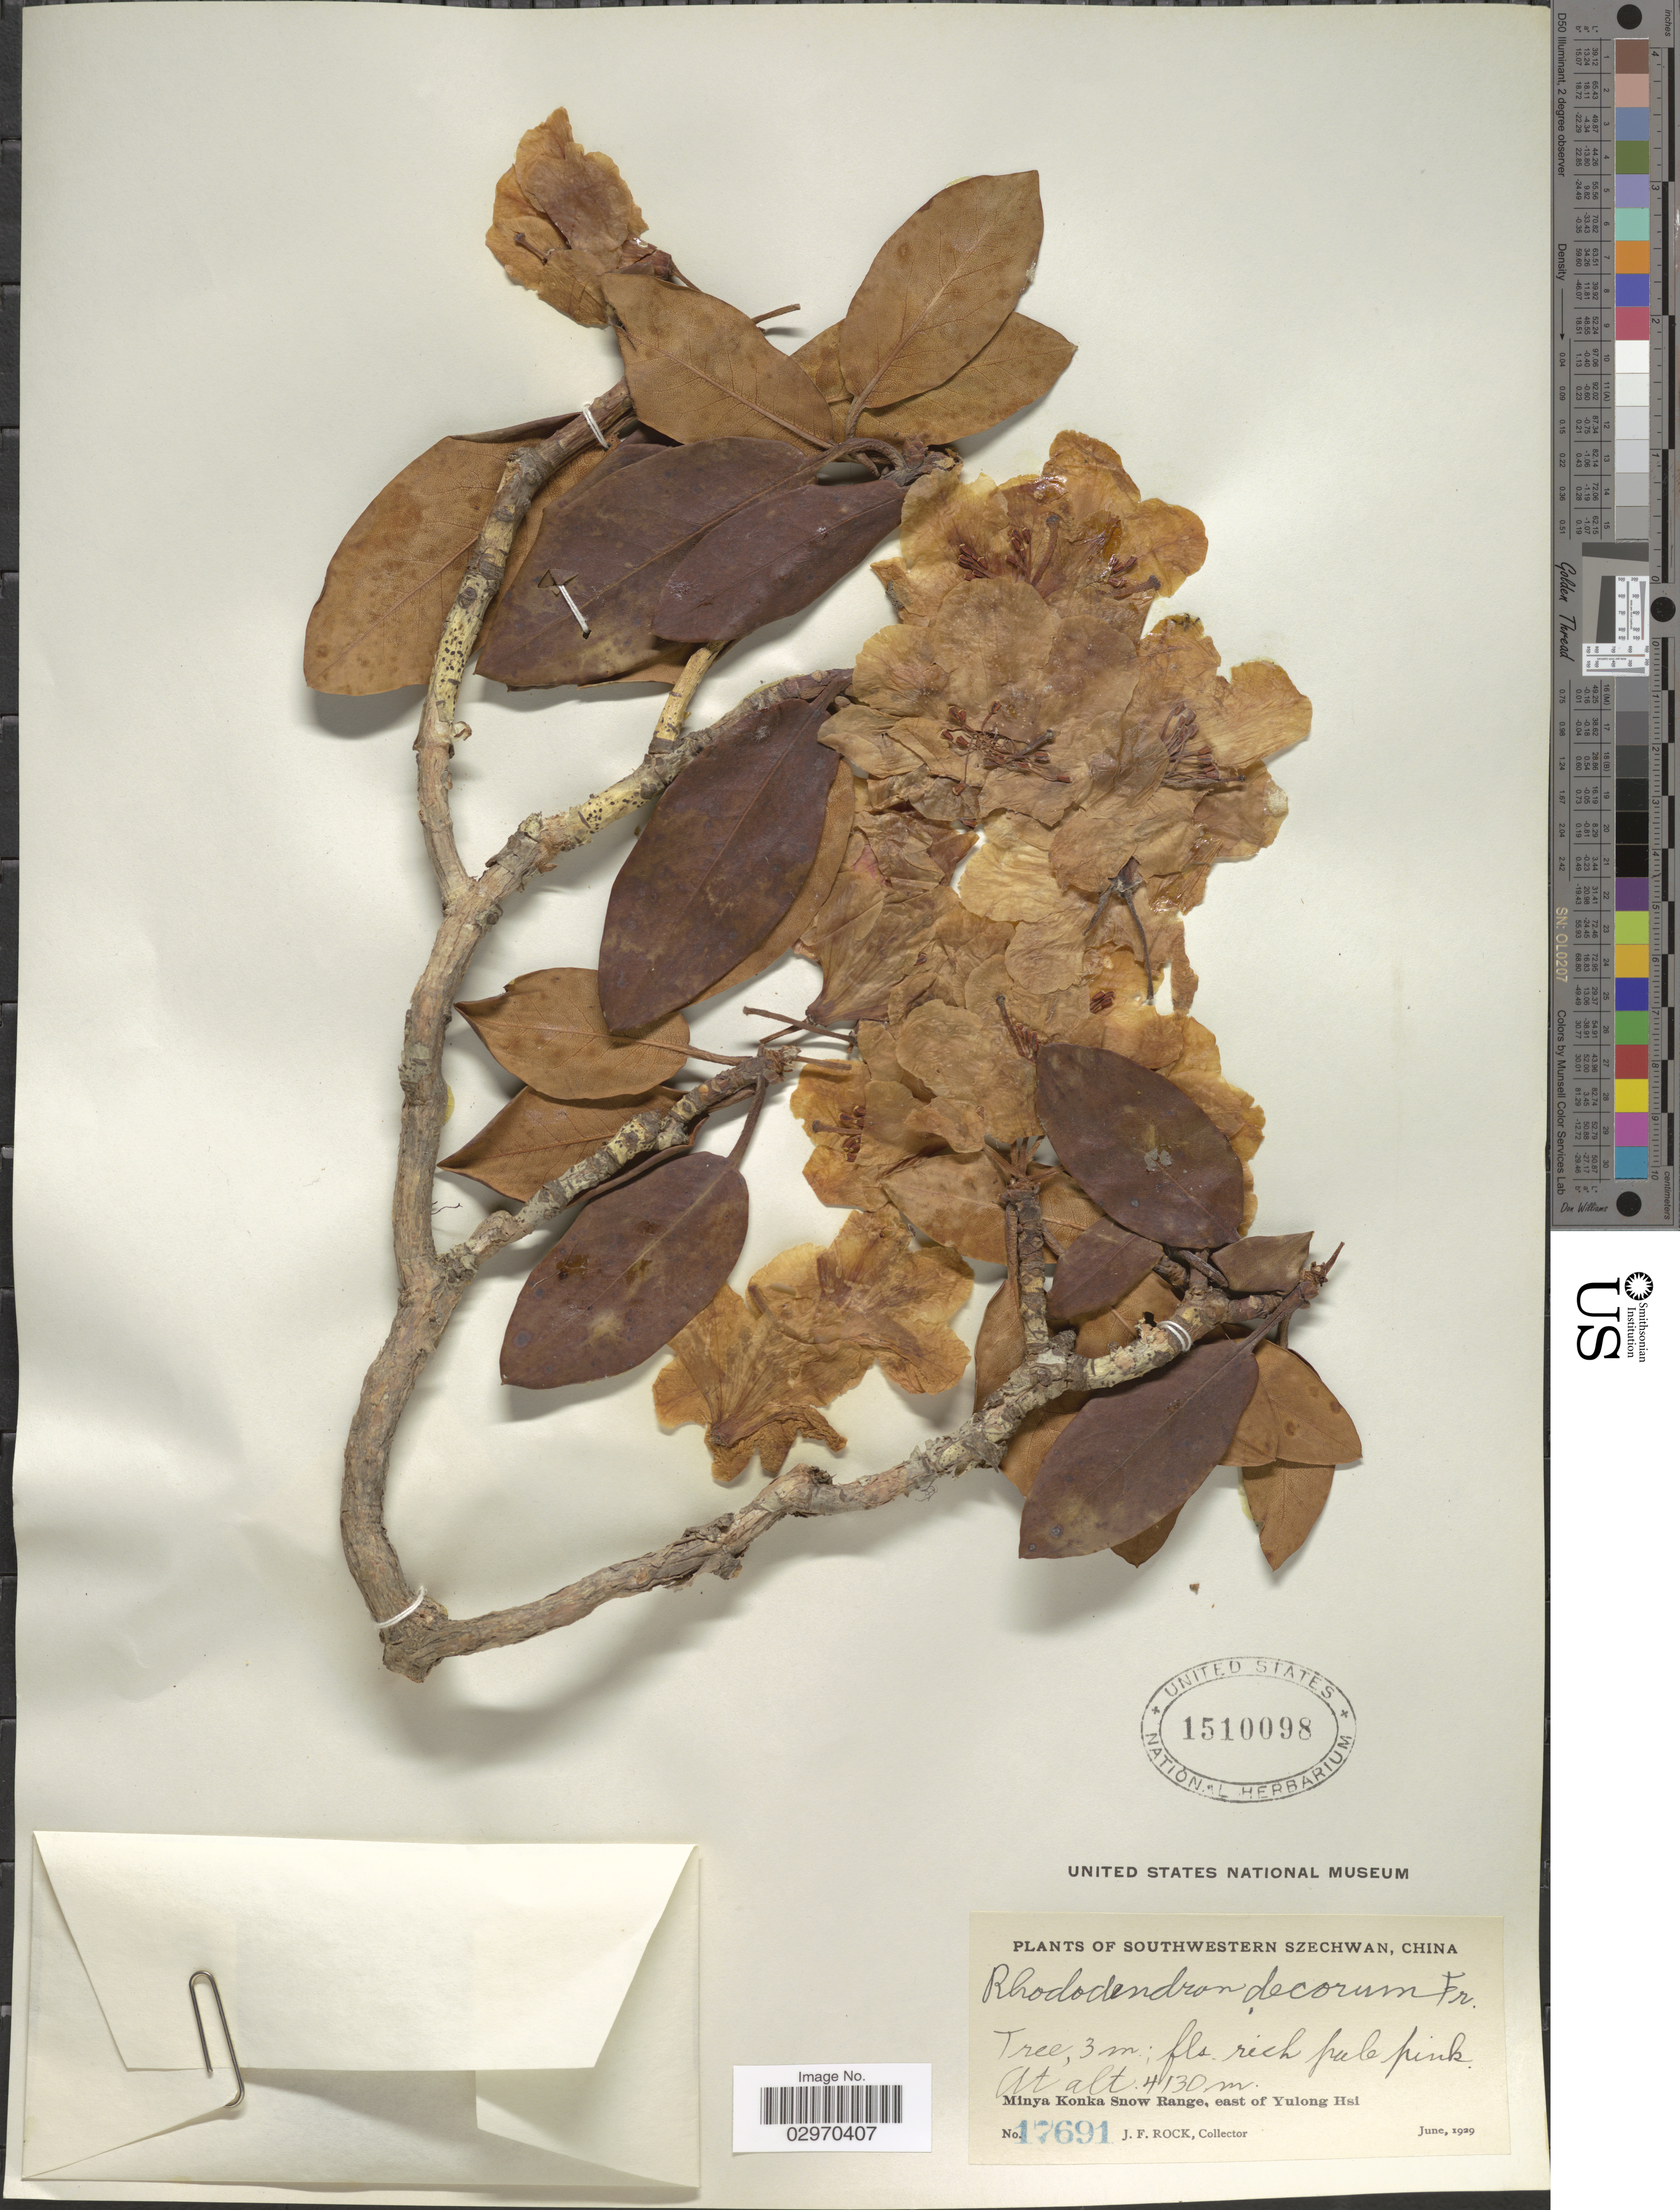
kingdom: Plantae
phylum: Tracheophyta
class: Magnoliopsida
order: Ericales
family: Ericaceae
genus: Rhododendron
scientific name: Rhododendron decorum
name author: Franch.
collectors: J. Rock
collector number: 17691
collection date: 1929-06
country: China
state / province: Sichuan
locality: Southwestern Szechwan. Minya Konka Snow Range, east of Yulong Hsi.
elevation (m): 4130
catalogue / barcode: US 1510098